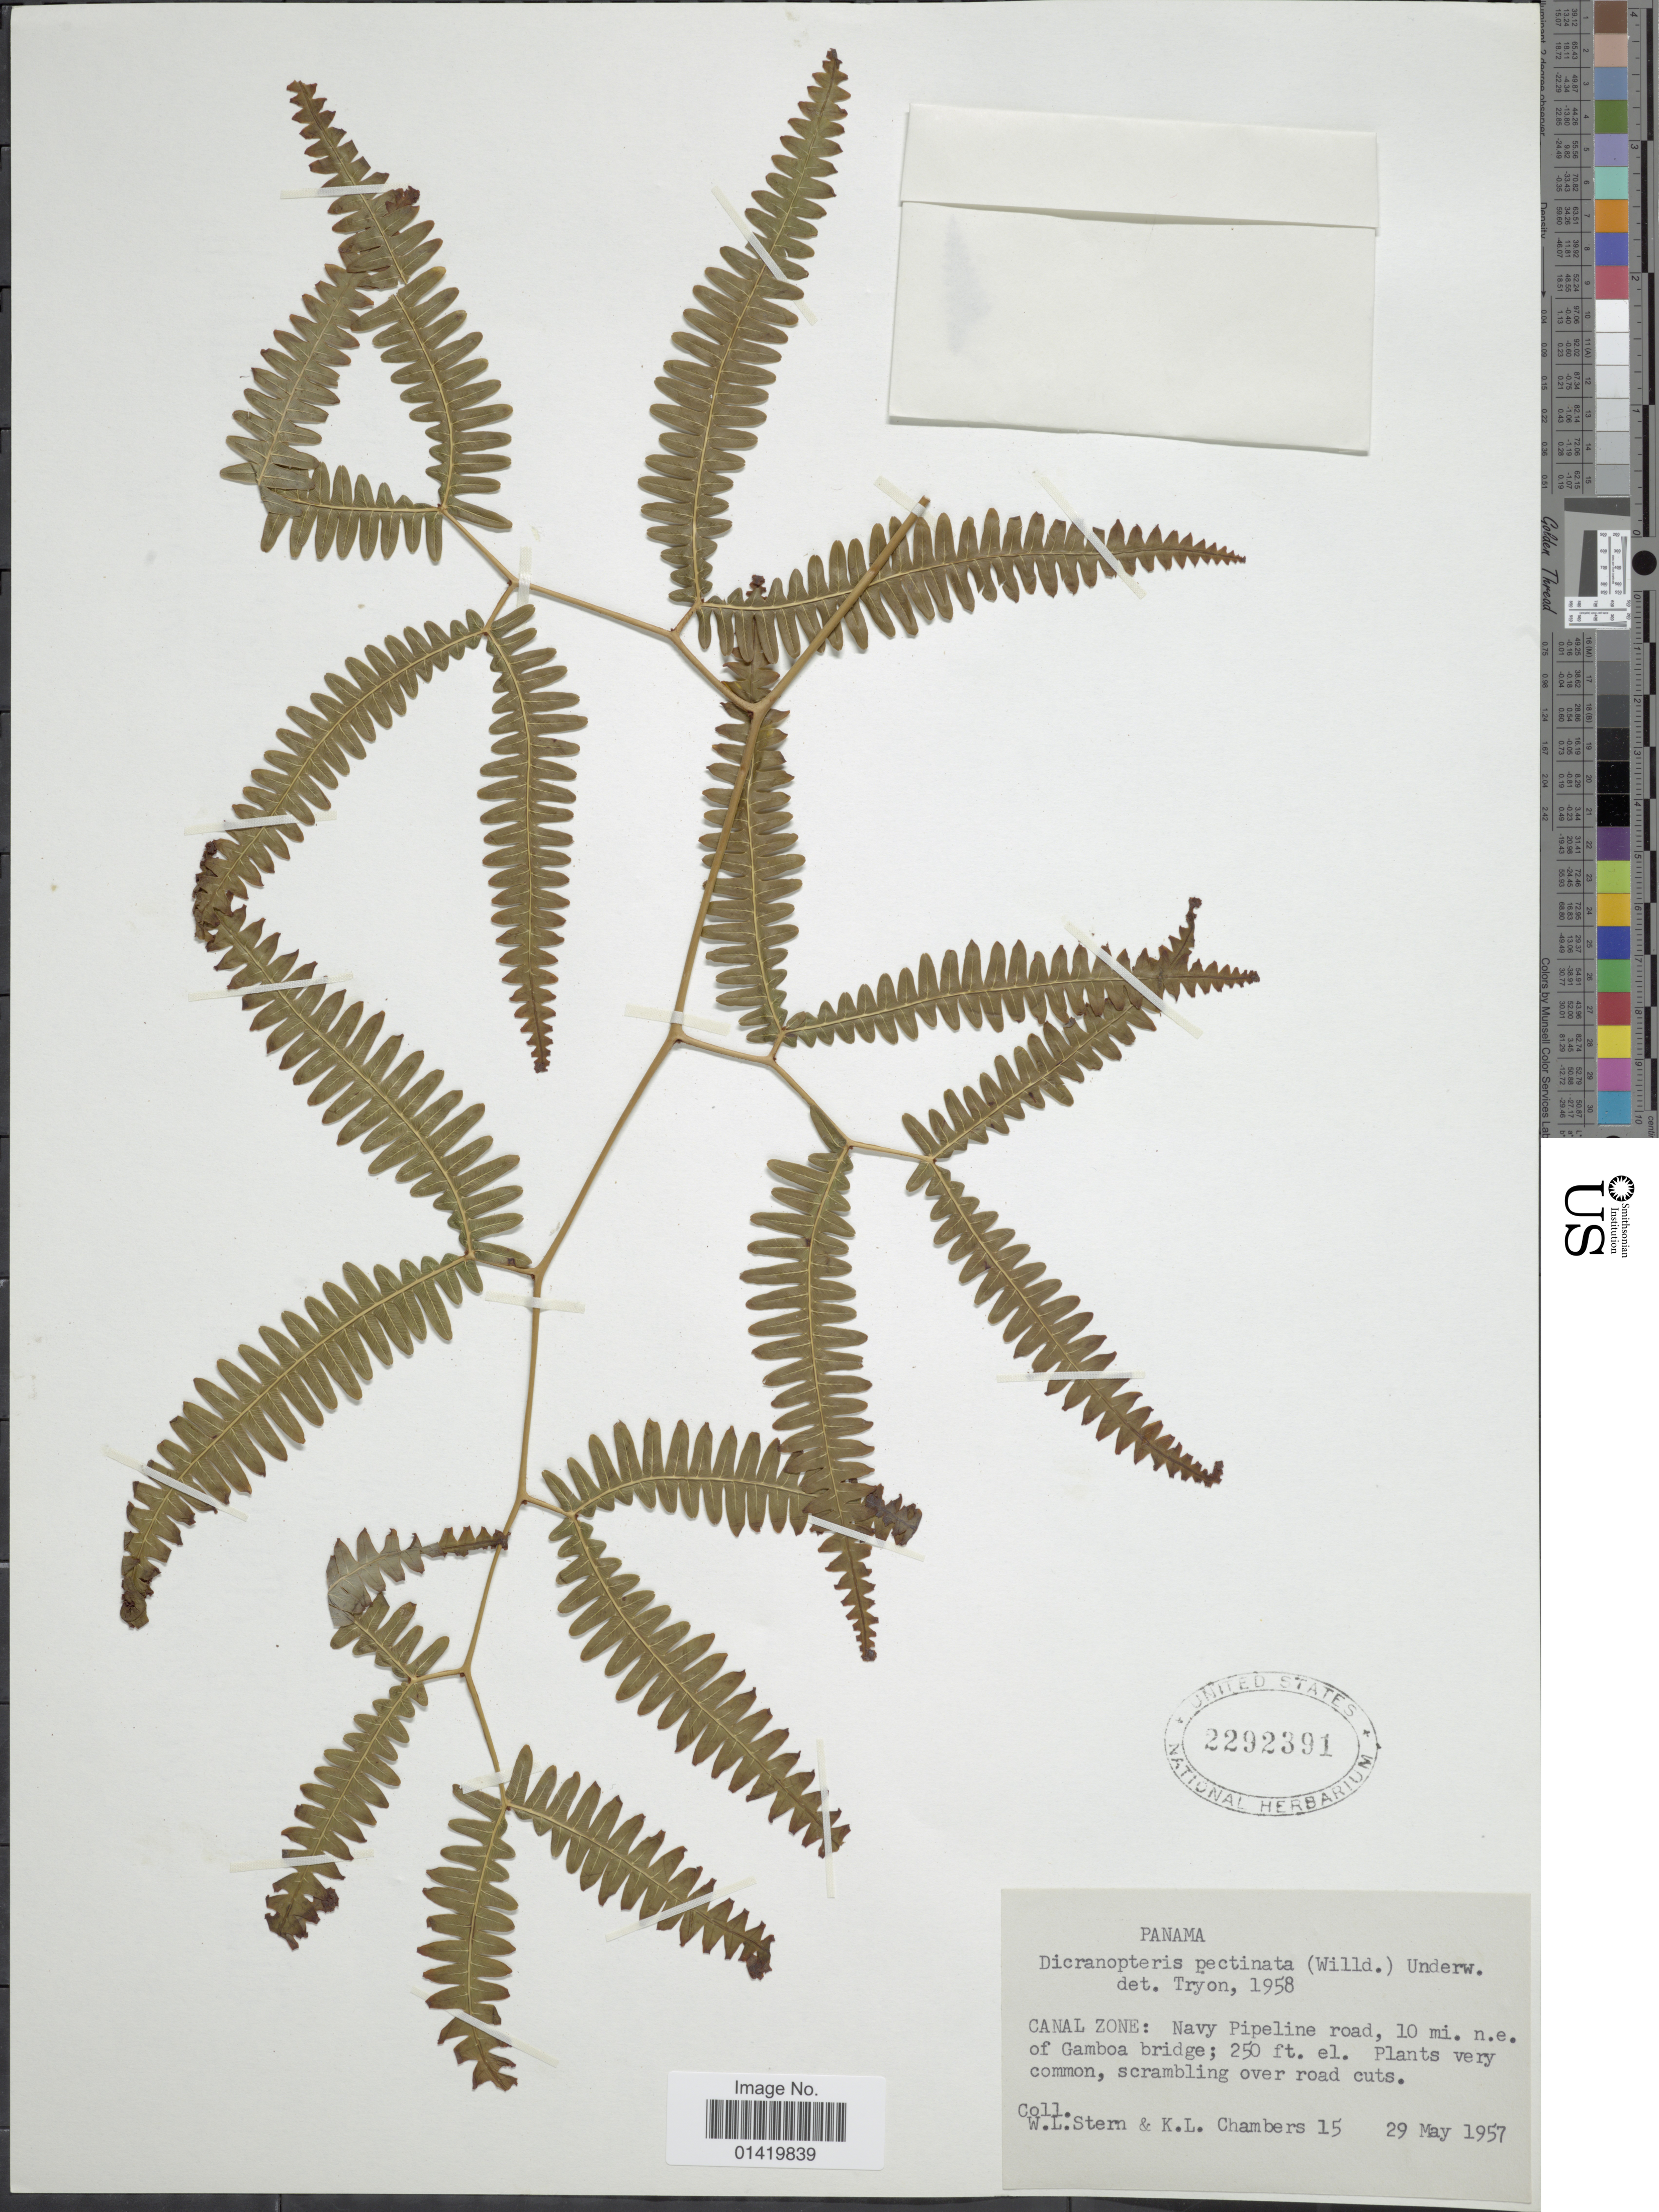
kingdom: Plantae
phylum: Tracheophyta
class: Polypodiopsida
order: Gleicheniales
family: Gleicheniaceae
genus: Gleichenella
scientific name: Gleichenella pectinata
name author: (Willd.) Ching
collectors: W. L. Stern & K. Chambers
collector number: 15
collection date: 1957-05-29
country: Panama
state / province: Colón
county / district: Canal Zone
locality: Canal Zone: Navy Pipeline road, 10 mi. n.e. of Gamboa bridge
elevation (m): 76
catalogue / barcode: US 2292391